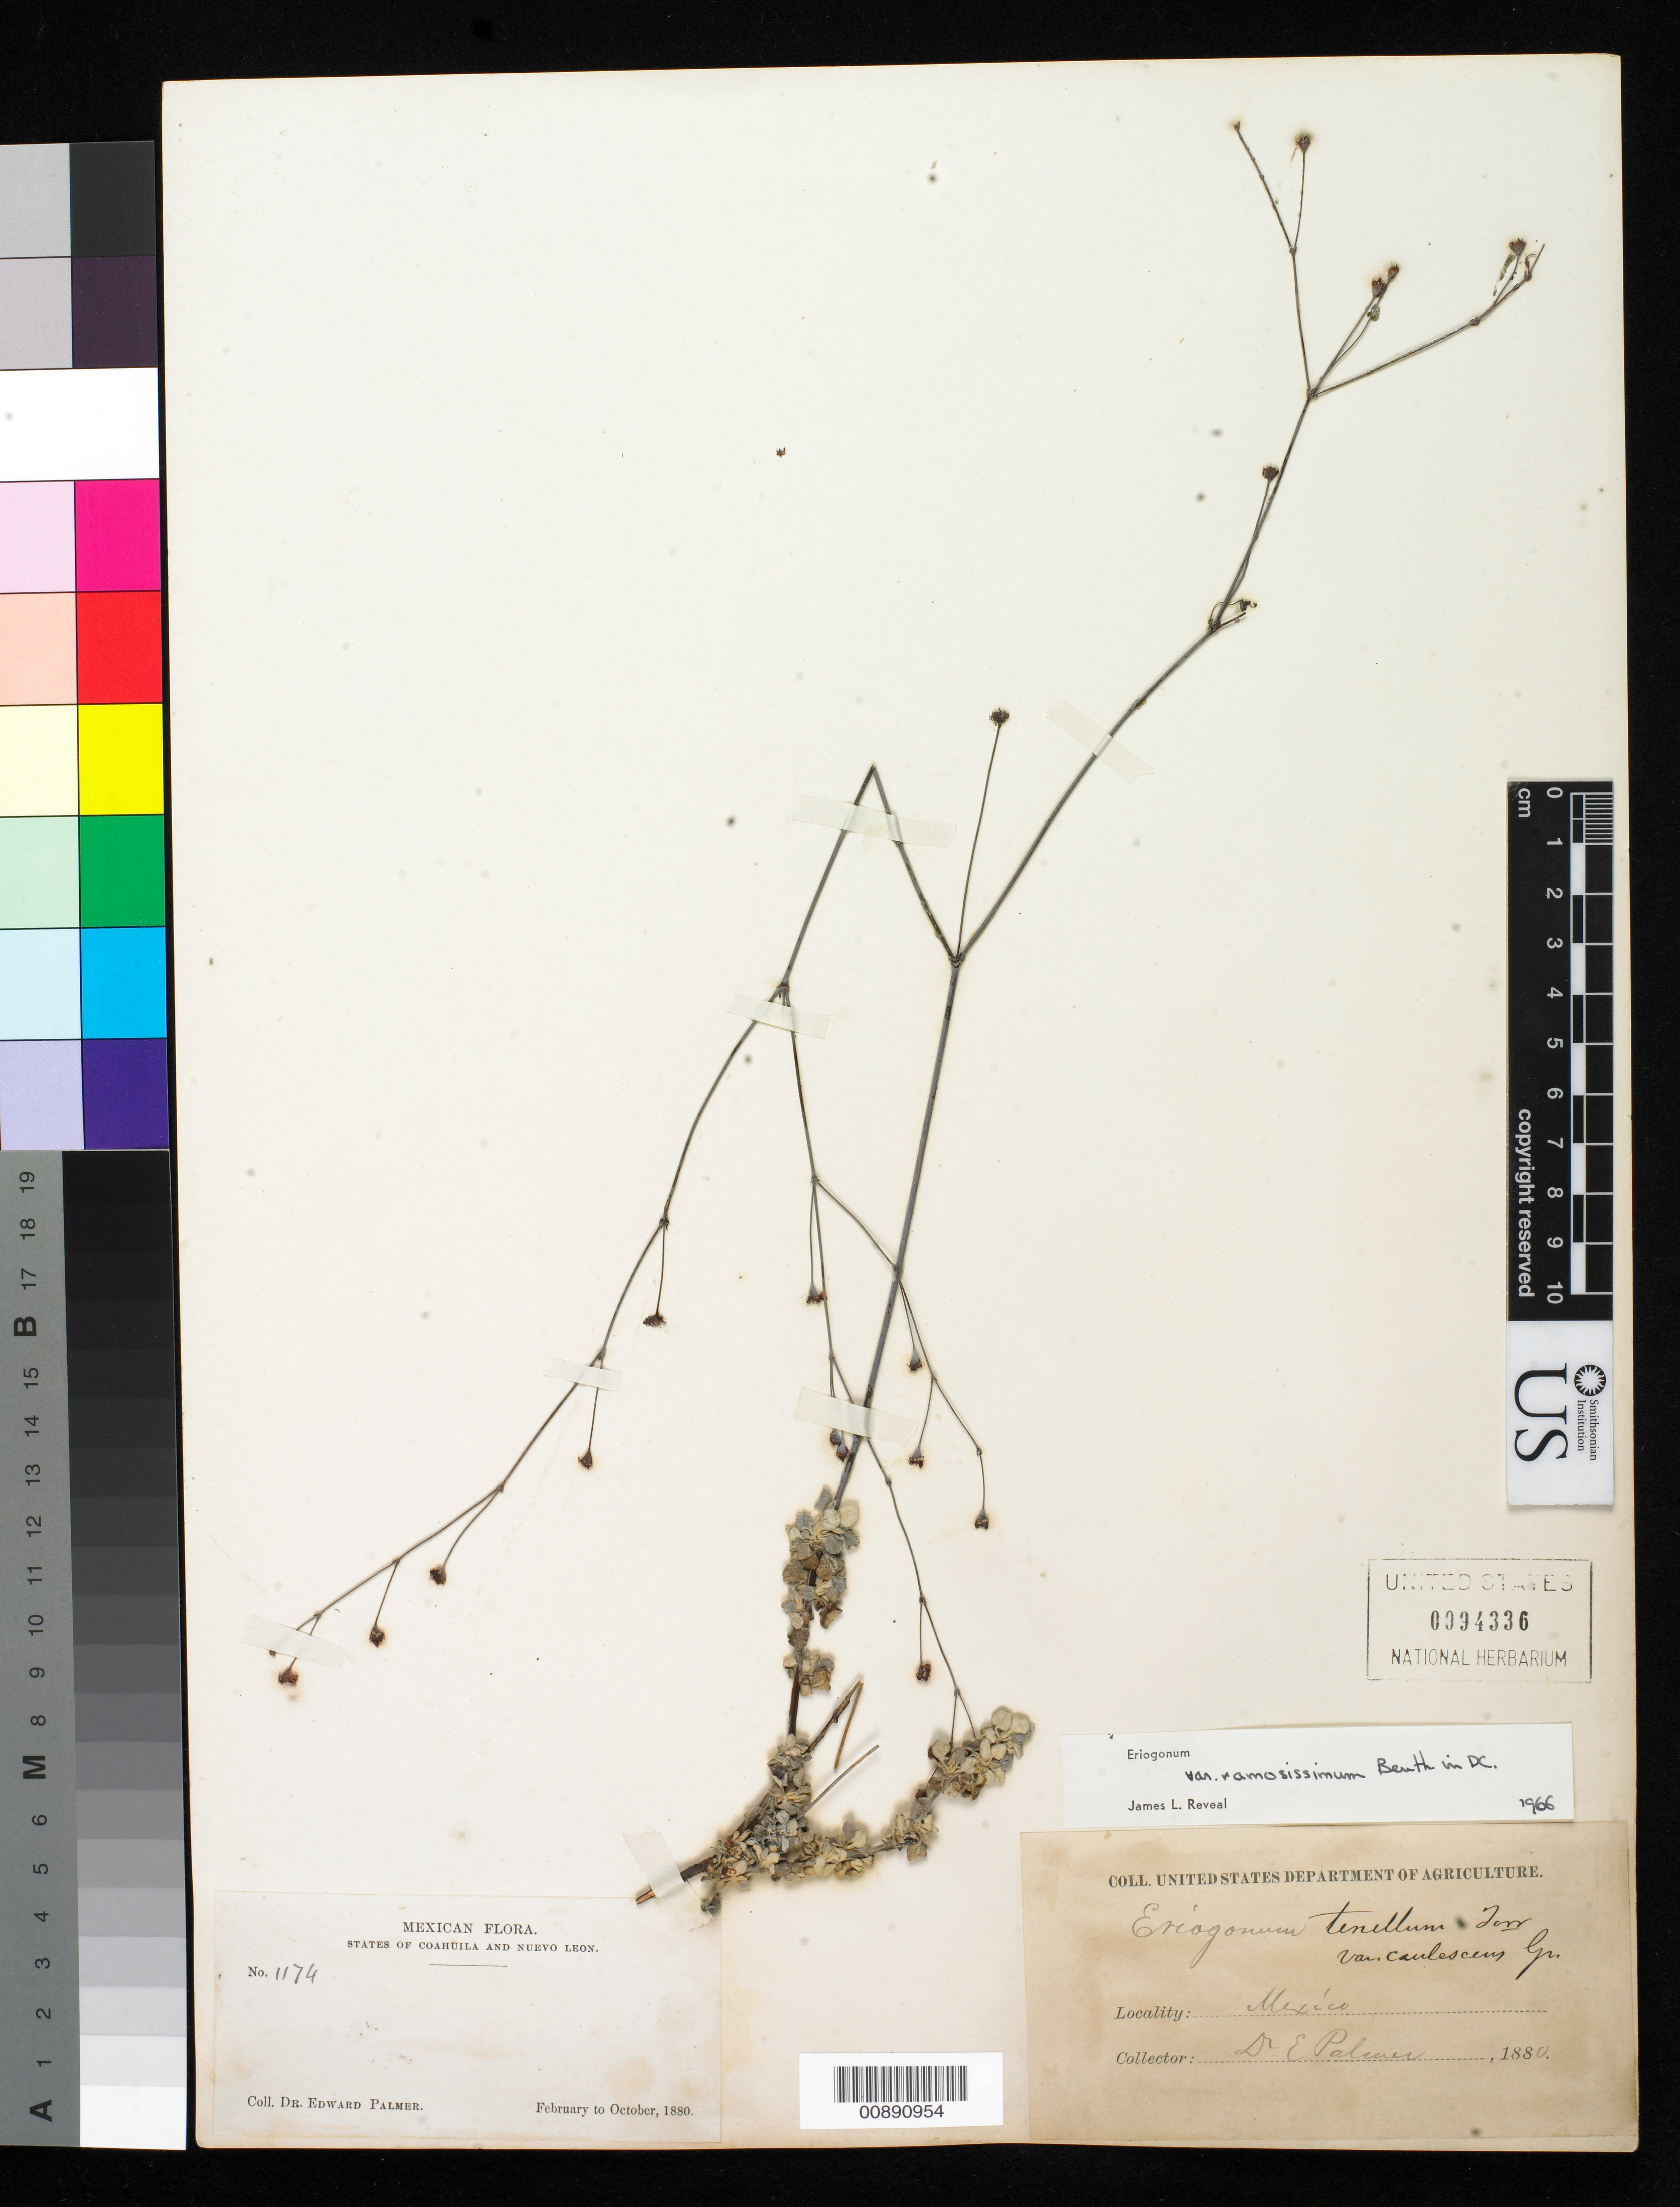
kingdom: Plantae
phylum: Tracheophyta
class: Magnoliopsida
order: Caryophyllales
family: Polygonaceae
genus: Eriogonum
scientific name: Eriogonum tenellum var. ramosissimum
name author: Benth.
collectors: E. Palmer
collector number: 1174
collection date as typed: Feb 1880 to -- Oct 1880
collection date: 1880-02/1880-10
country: Mexico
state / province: Coahuila / Nuevo León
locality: States of Coahuila and Nuevo León.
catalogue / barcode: US 94336